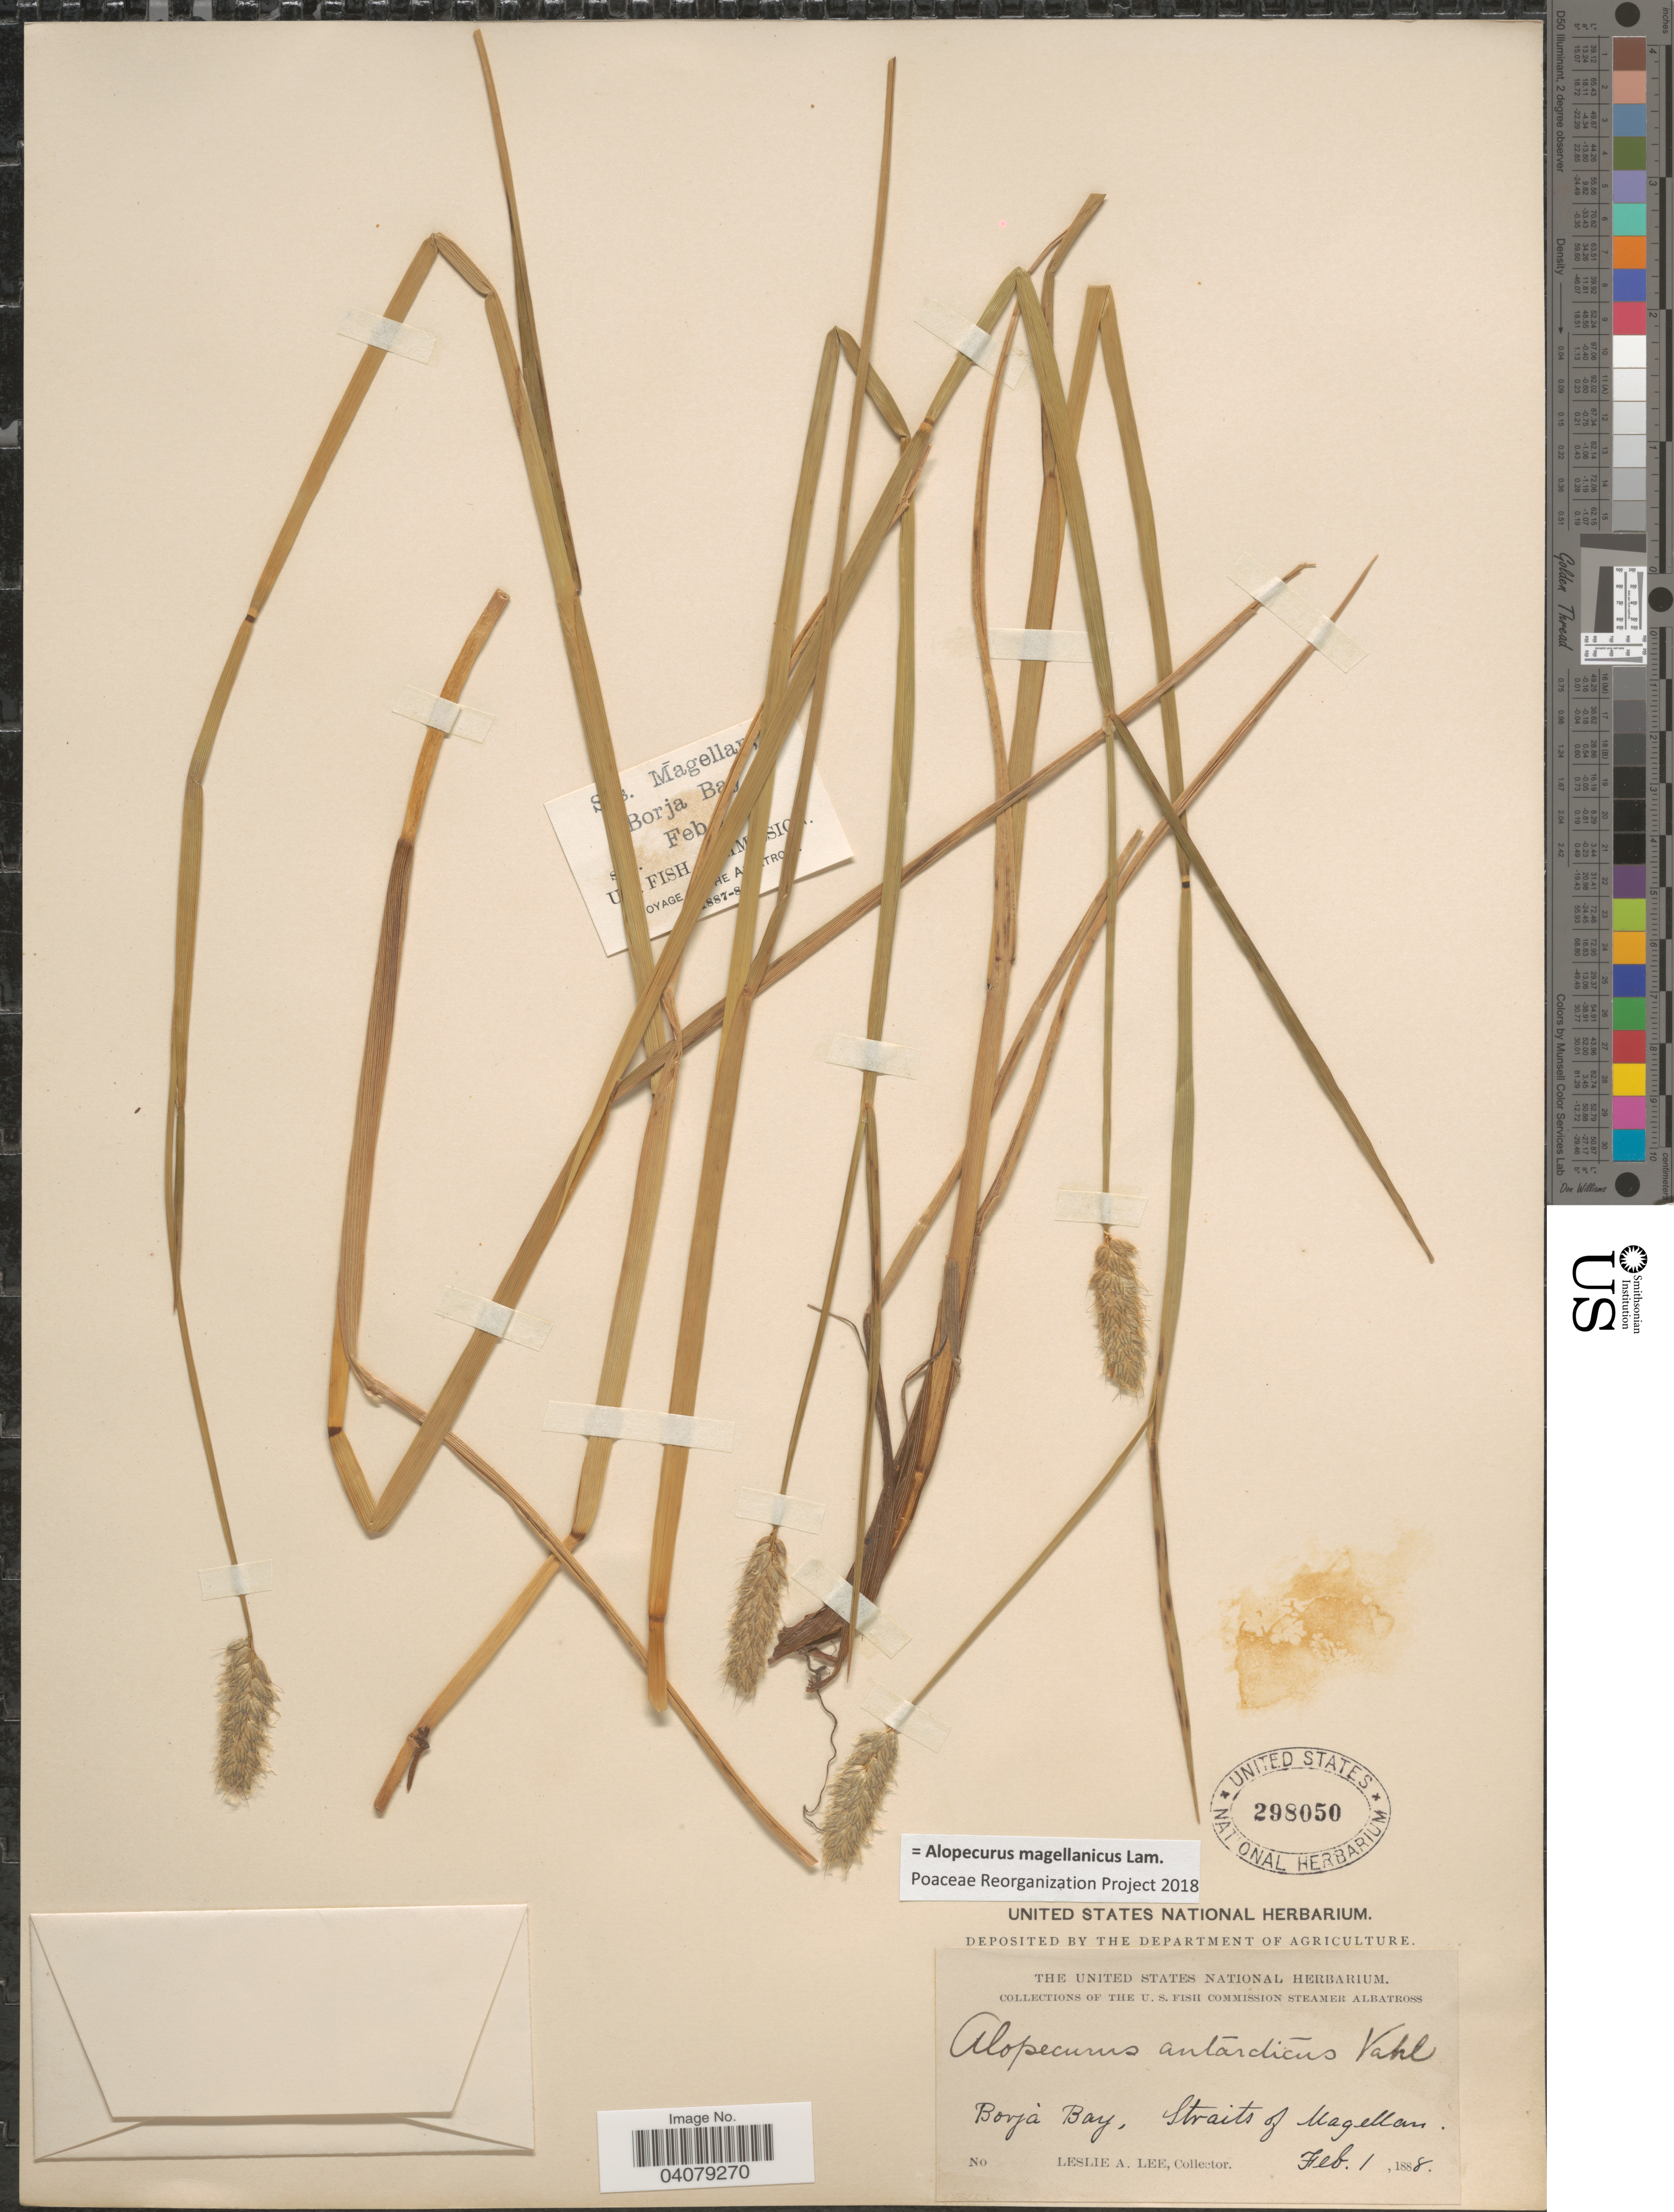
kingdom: Plantae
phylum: Tracheophyta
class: Liliopsida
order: Poales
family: Poaceae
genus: Alopecurus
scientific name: Alopecurus magellanicus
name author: Lam.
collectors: L. Lee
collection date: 1888-02-01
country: Chile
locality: Borja Bay, Straits of Magellan.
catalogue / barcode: US 298050